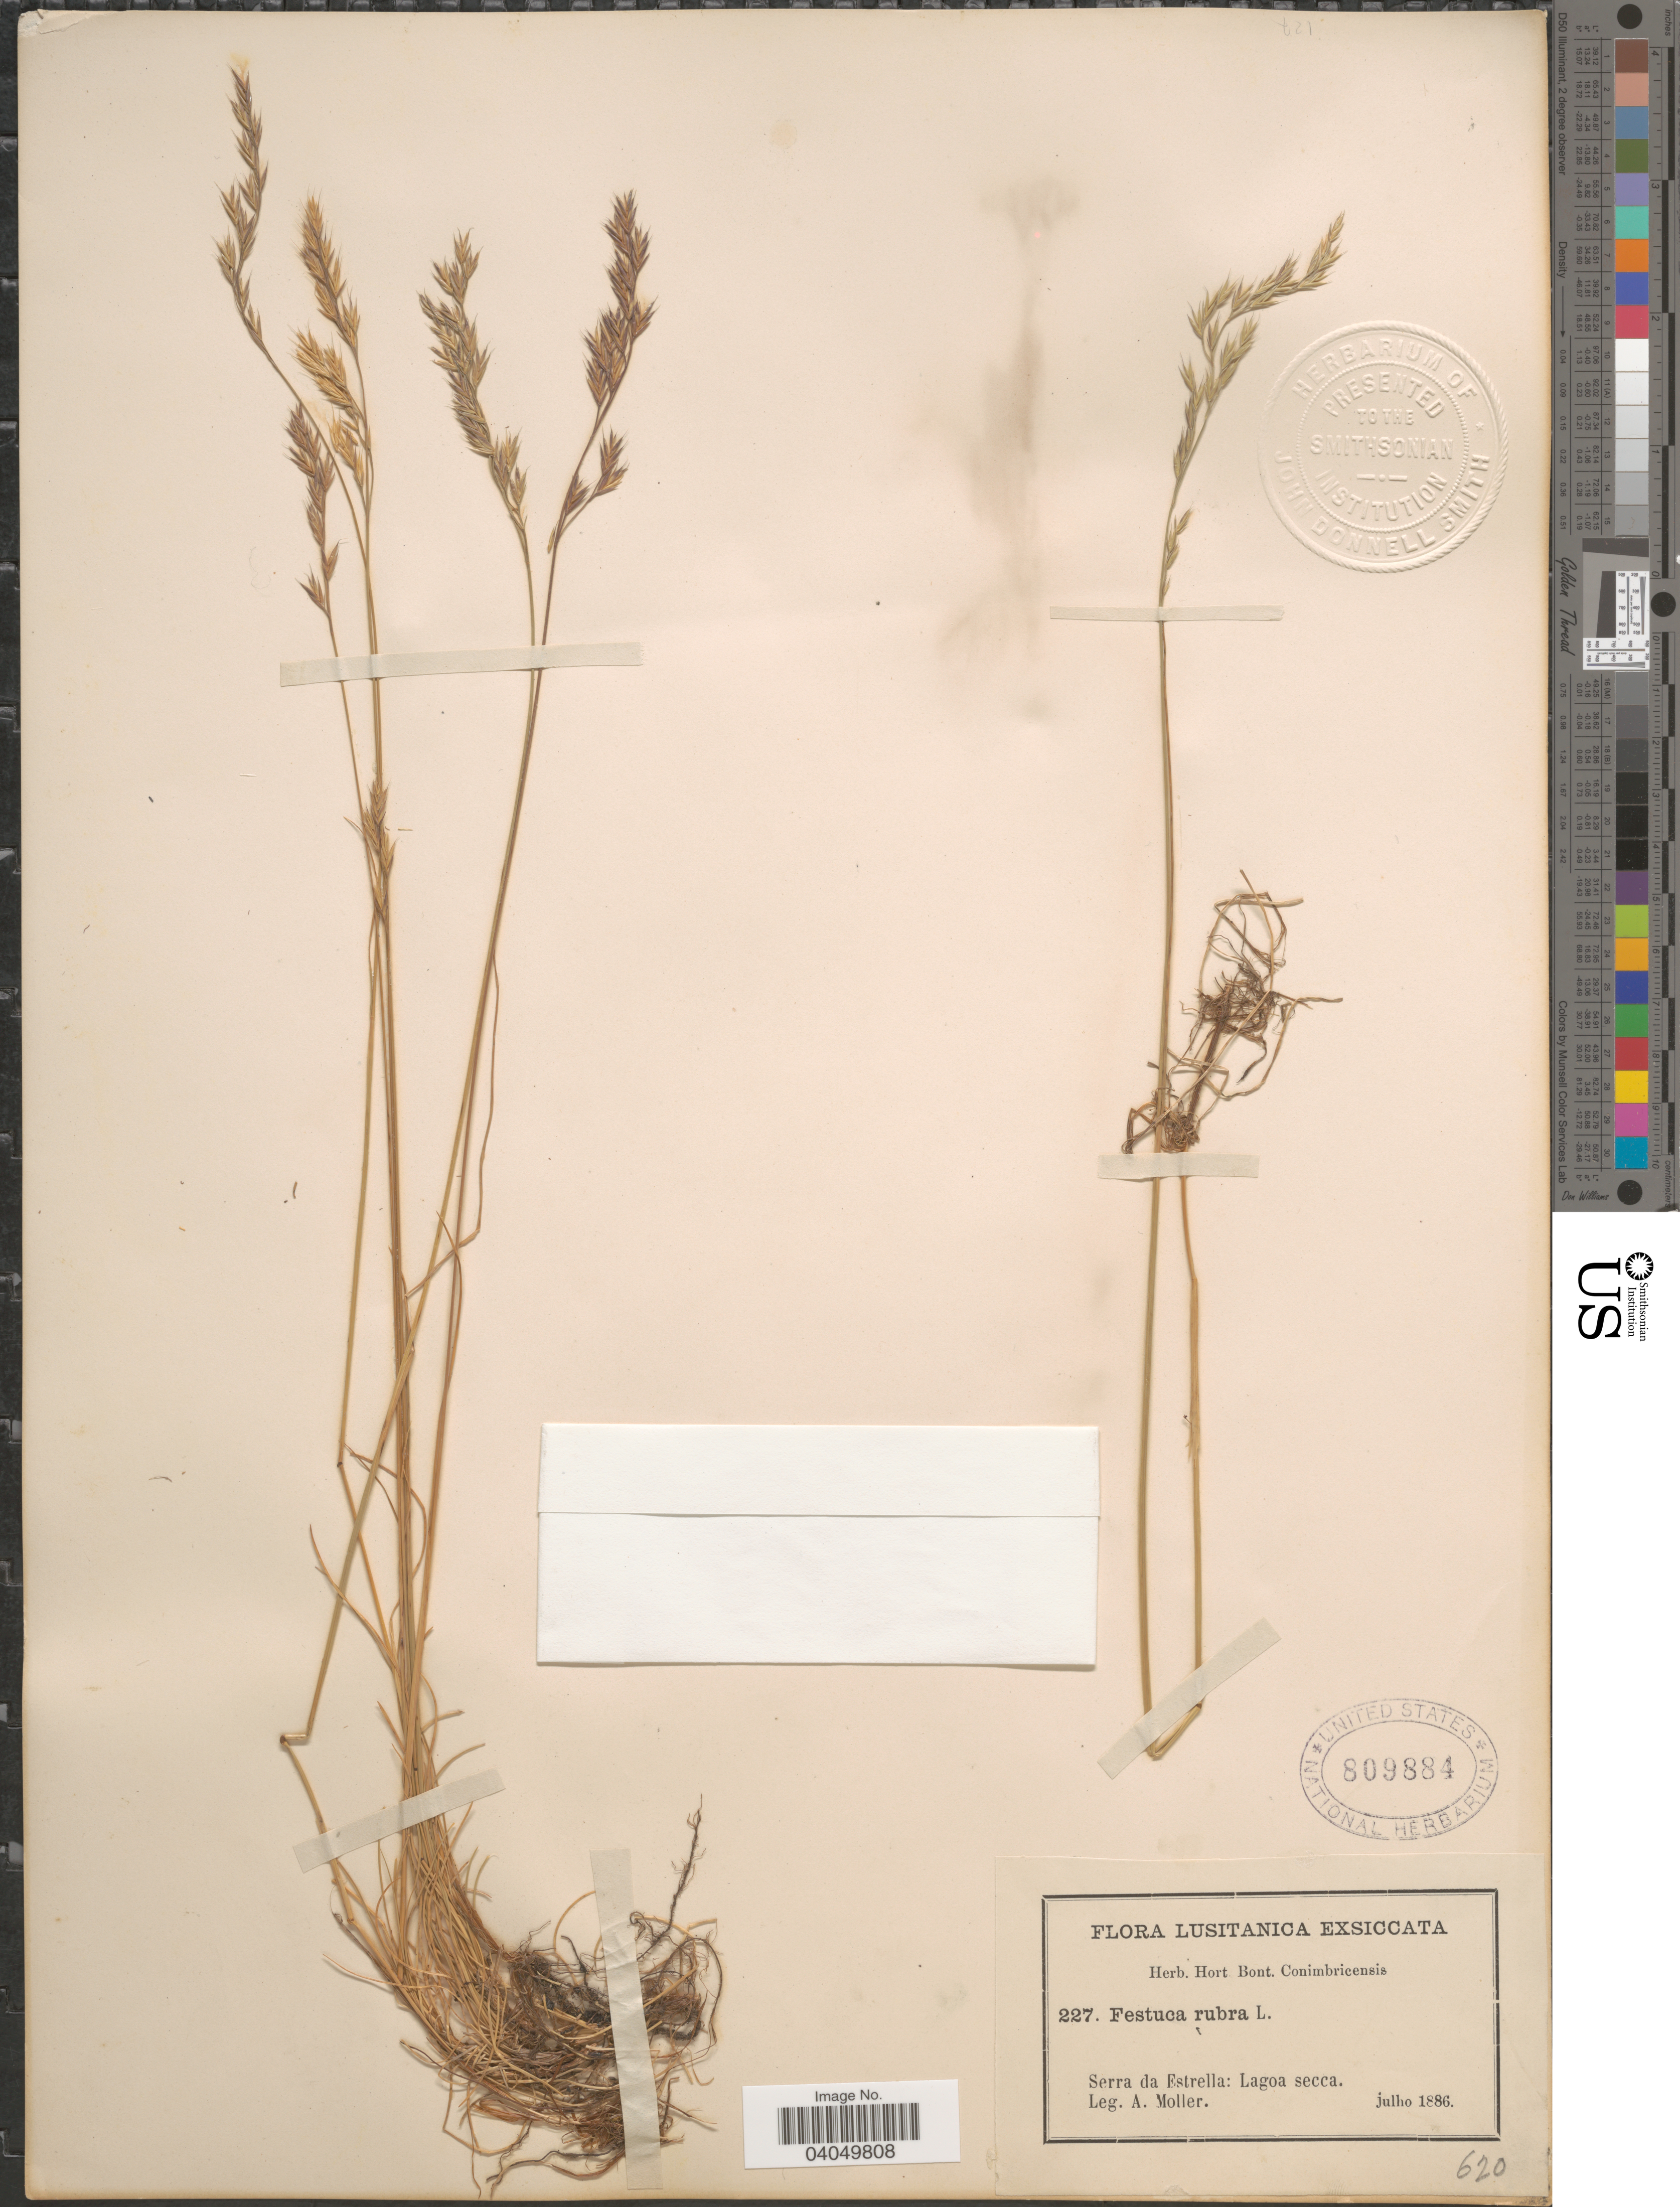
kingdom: Plantae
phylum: Tracheophyta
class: Liliopsida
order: Poales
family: Poaceae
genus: Festuca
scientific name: Festuca rubra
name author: L.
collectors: A. Moller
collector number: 227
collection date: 1886-07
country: Portugal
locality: Lusitanica. Serra da Estrella: Lagoa secca.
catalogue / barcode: US 809884